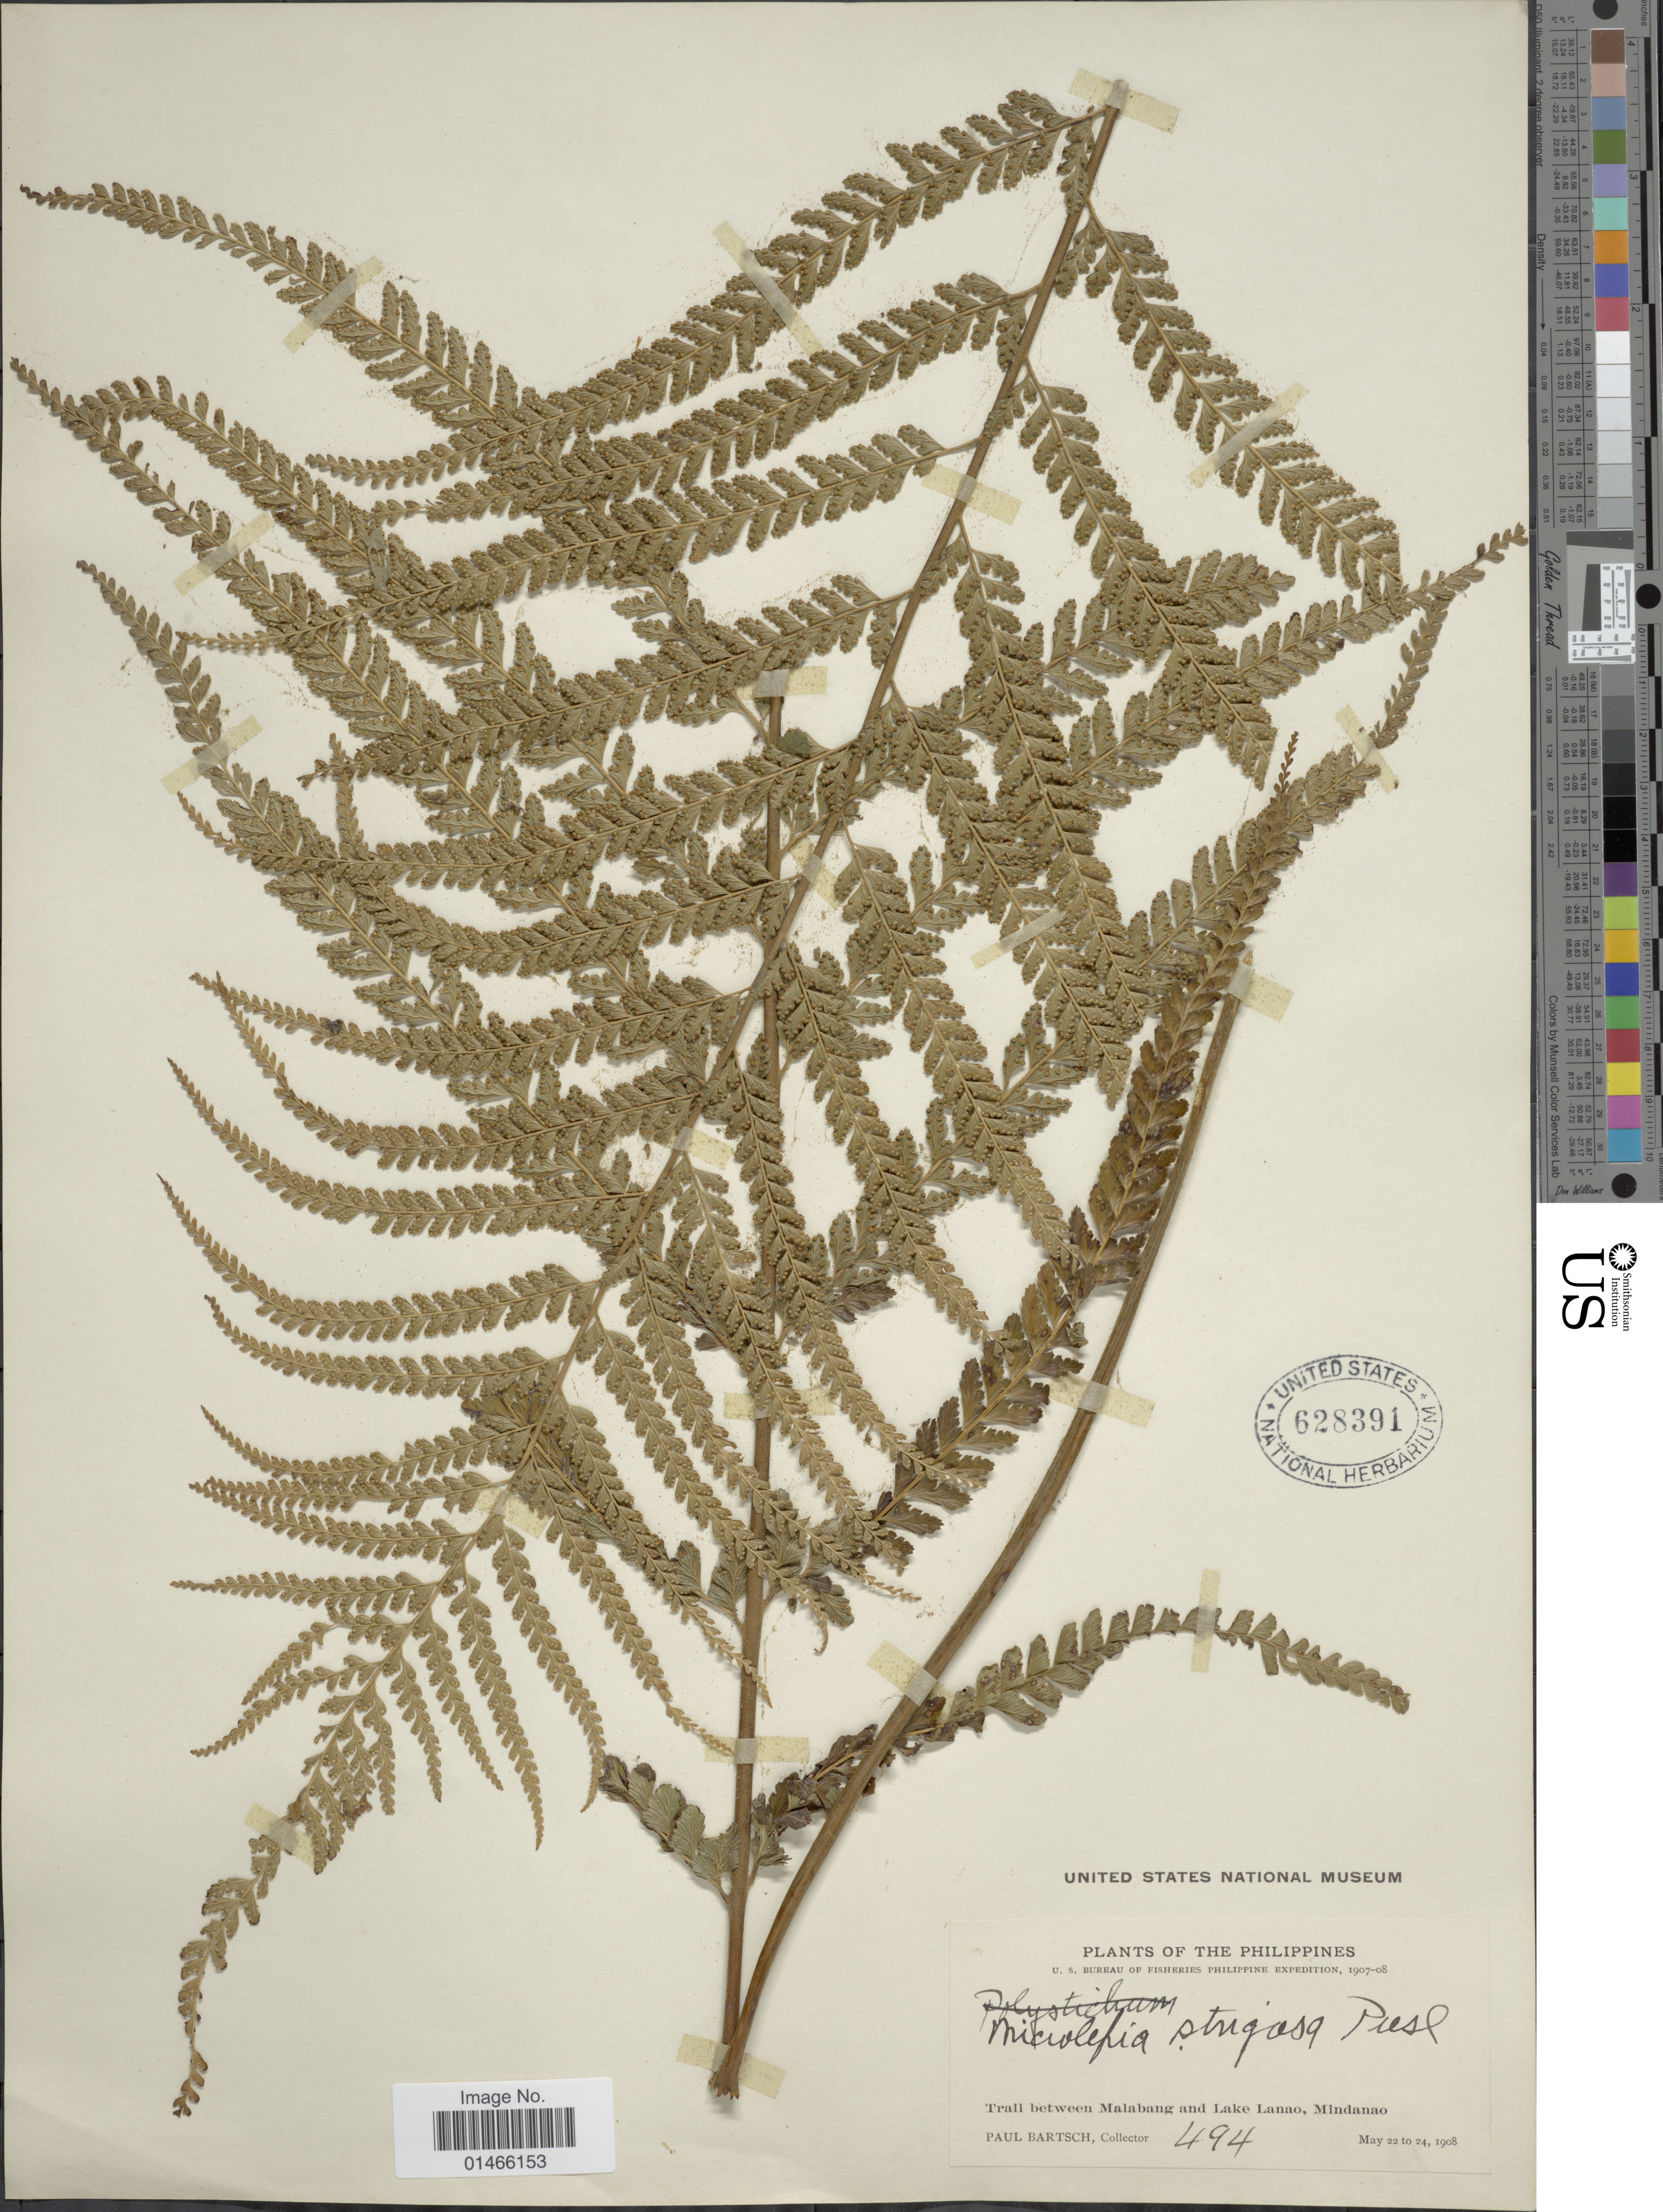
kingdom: Plantae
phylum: Tracheophyta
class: Polypodiopsida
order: Polypodiales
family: Dennstaedtiaceae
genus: Microlepia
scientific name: Microlepia strigosa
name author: (Thunb.) J. Presl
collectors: P. Bartsch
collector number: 494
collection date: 1908-05-22/1908-05-24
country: Philippines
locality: Trail between Malanang and Lake Lanao, Mindanao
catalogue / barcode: US 628391